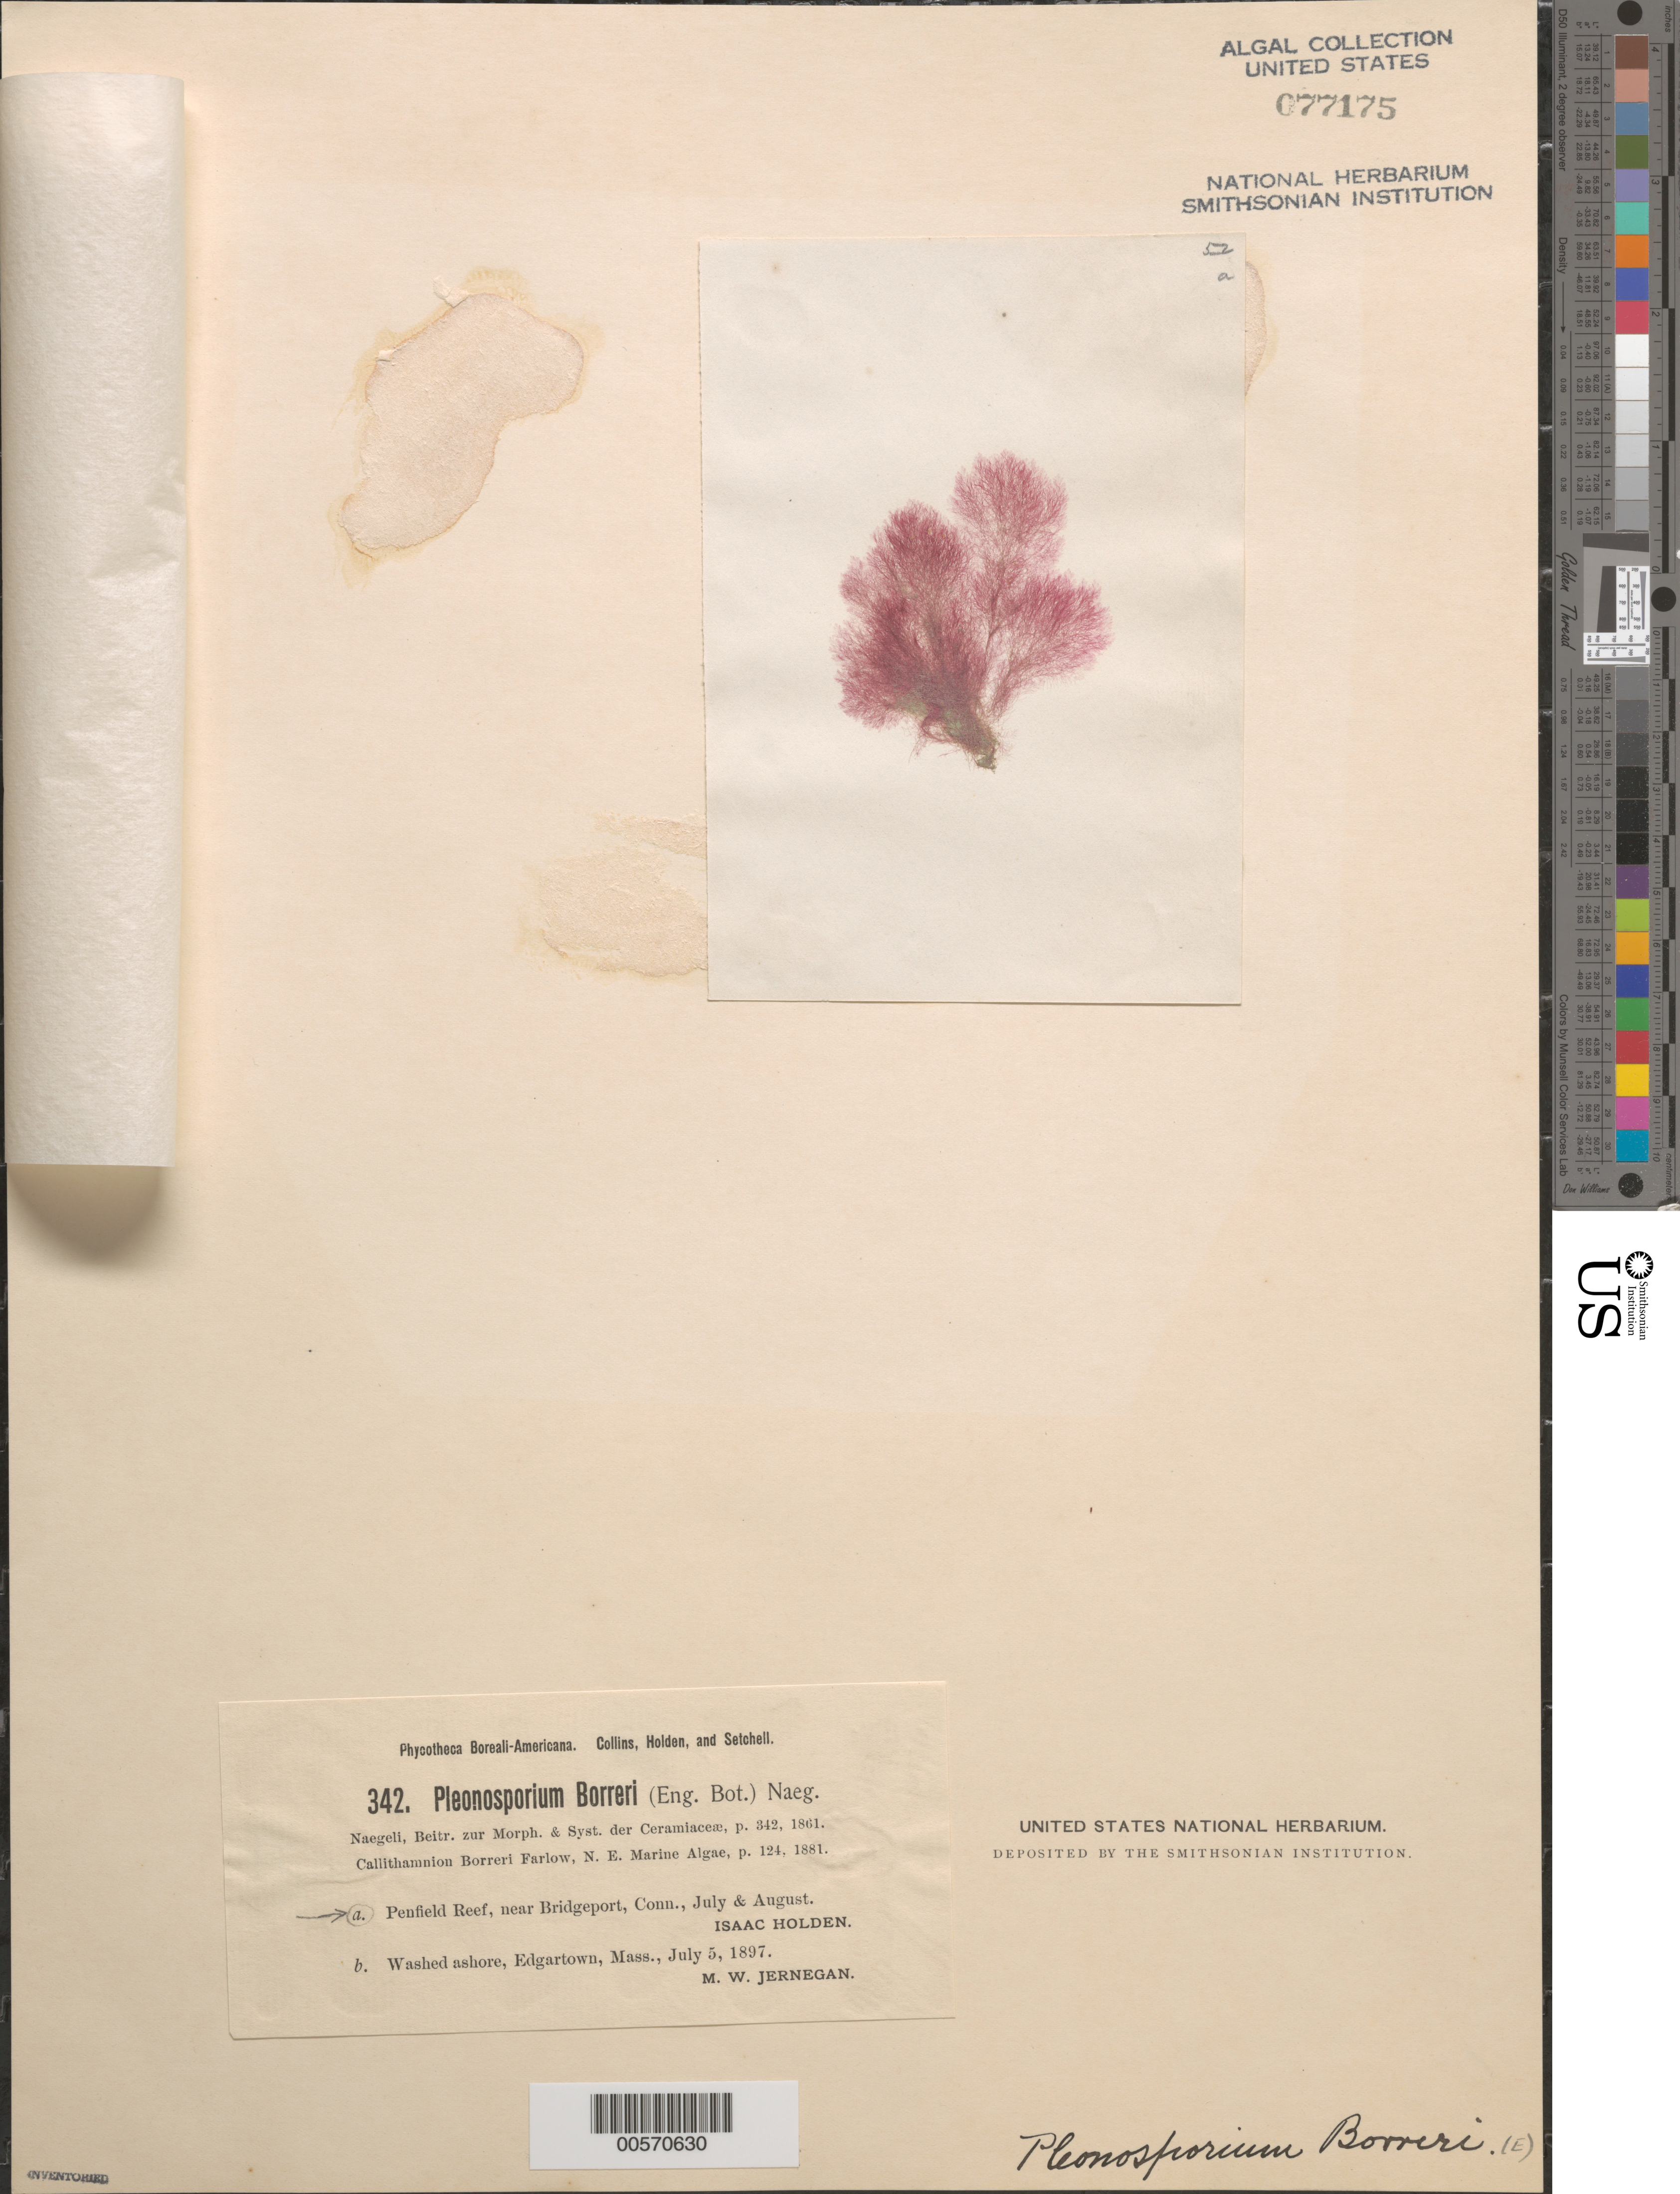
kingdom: Plantae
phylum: Rhodophyta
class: Florideophyceae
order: Ceramiales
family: Wrangeliaceae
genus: Pleonosporium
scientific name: Pleonosporium borreri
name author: (Sm.) Näg.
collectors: I. Holden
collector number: PB-A 342a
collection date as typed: Jul ---- AND -- Aug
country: United States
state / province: Connecticut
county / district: Fairfield County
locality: Penfield Reef, near Bridgeport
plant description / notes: Collins, Holden & Setchell, Phycotheca Boreali-Americana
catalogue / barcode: US 77175